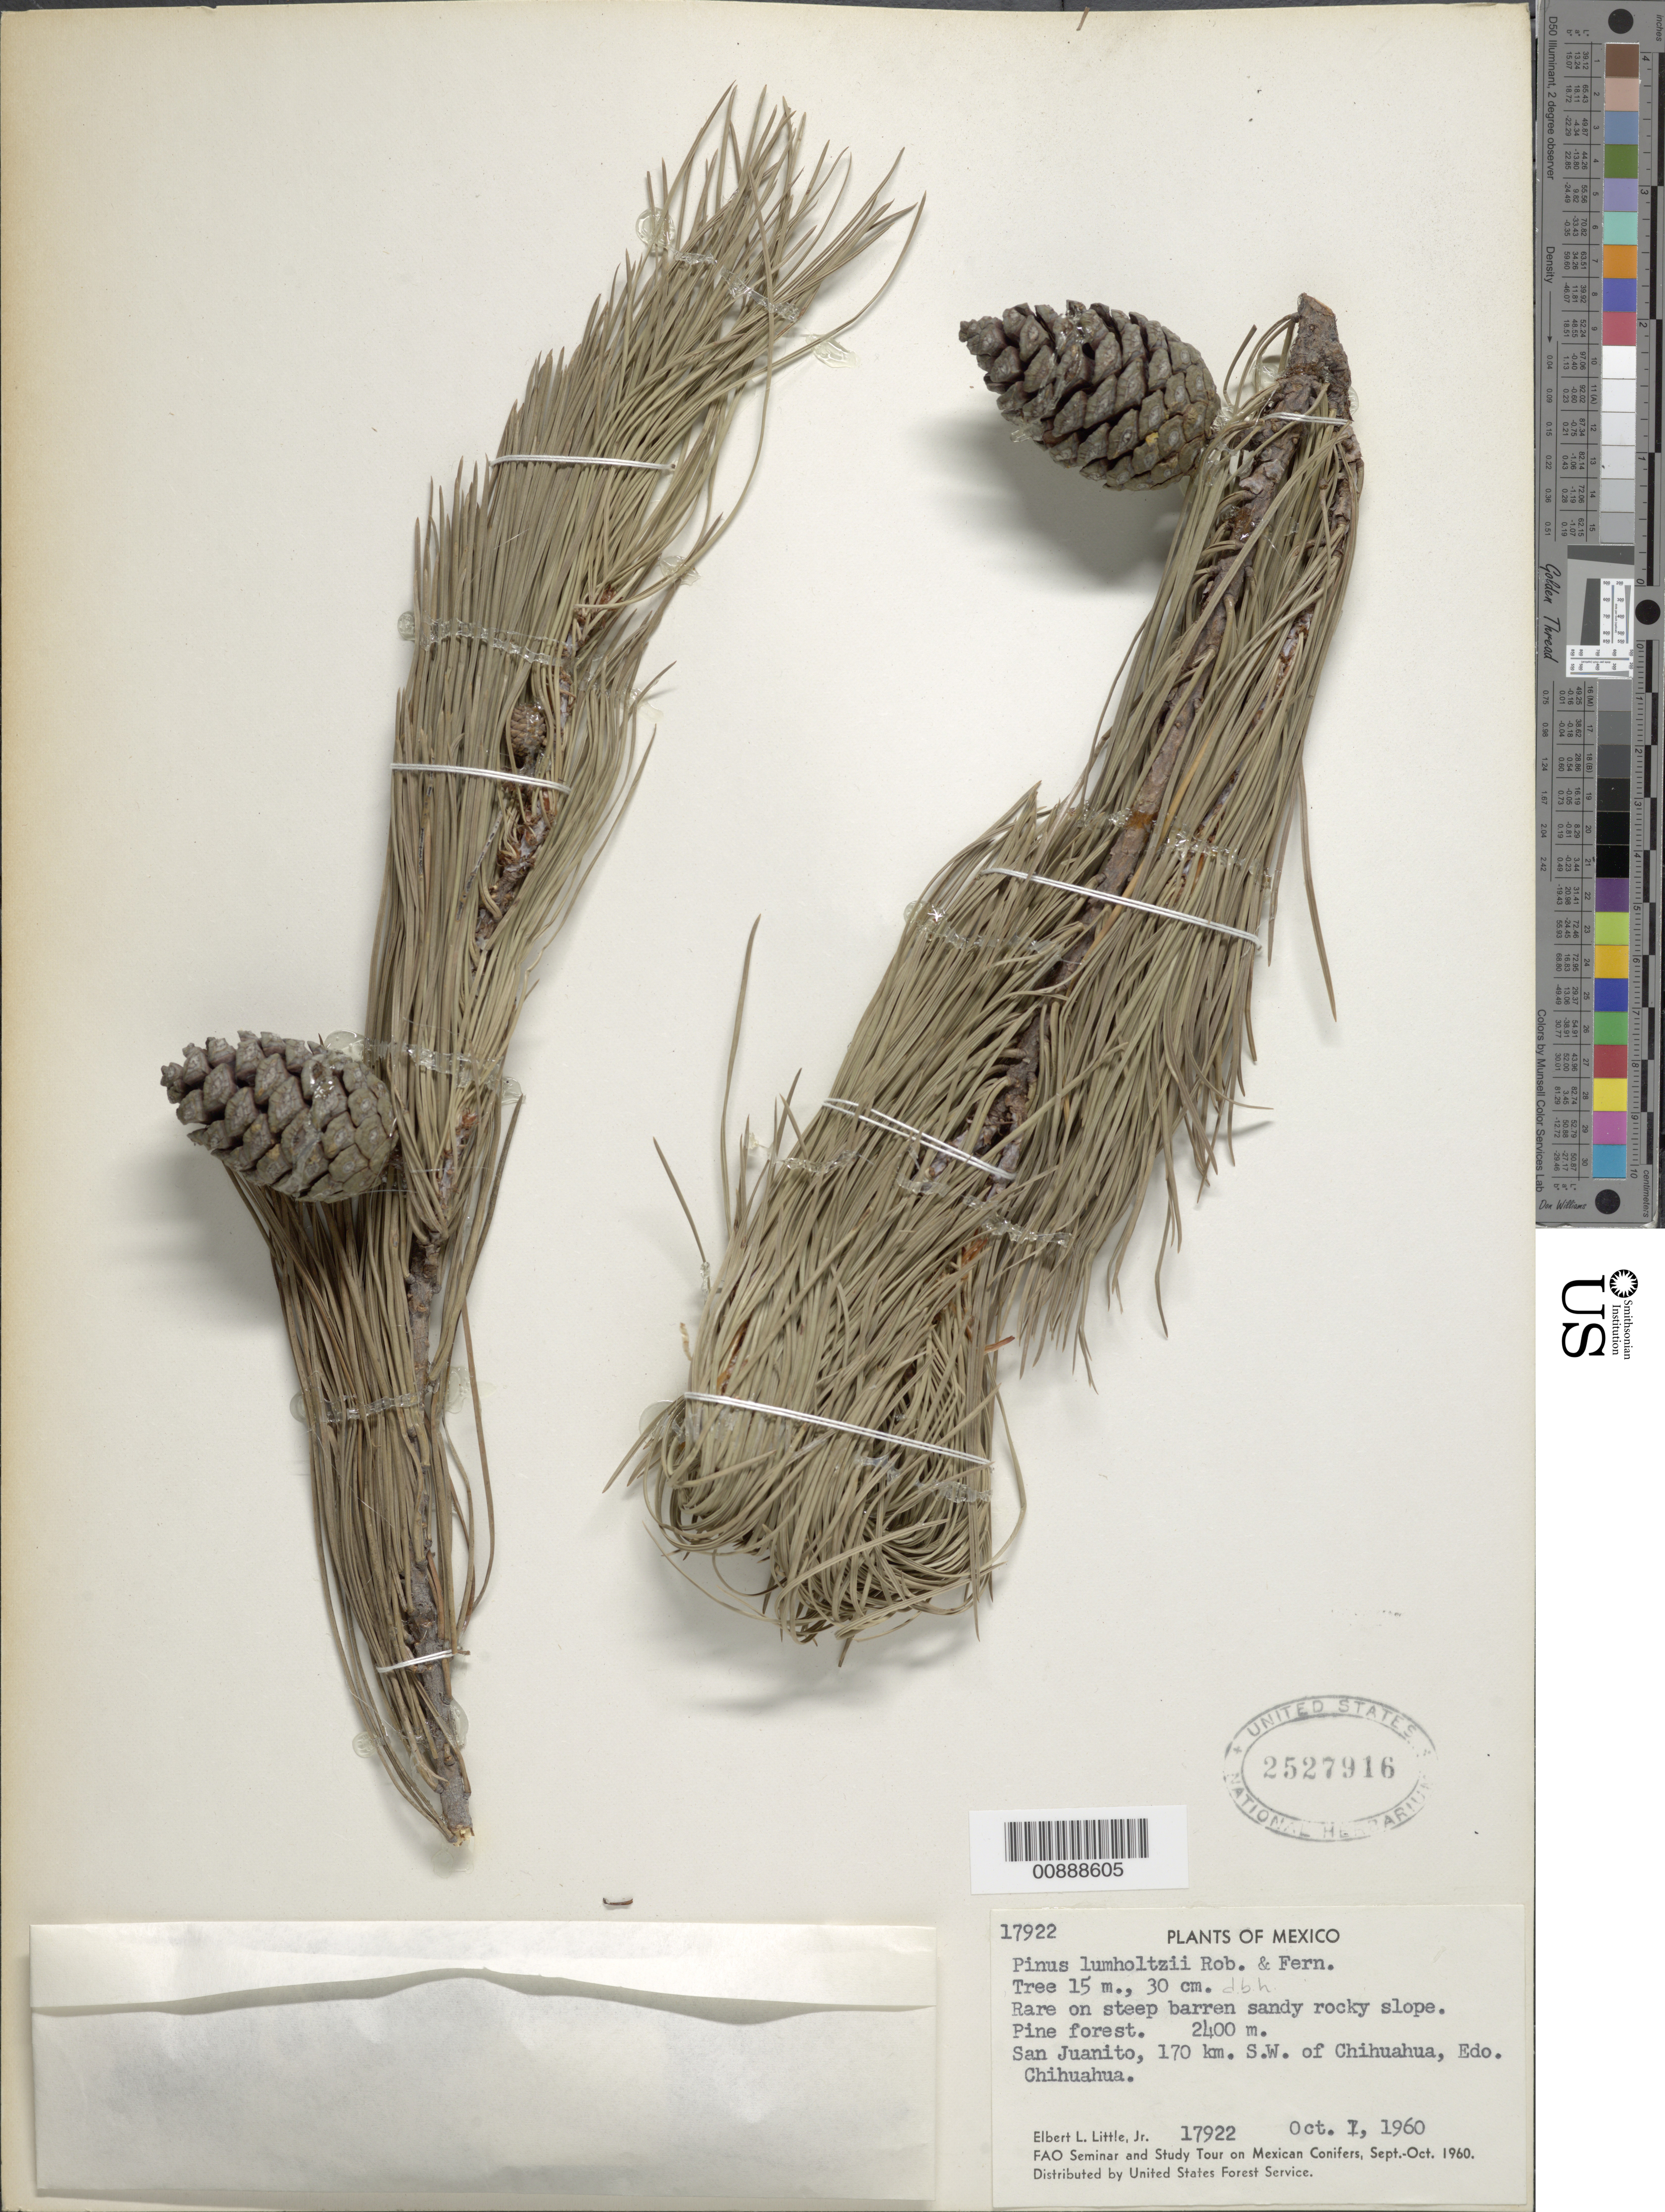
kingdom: Plantae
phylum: Tracheophyta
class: Pinopsida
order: Pinales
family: Pinaceae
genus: Pinus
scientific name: Pinus lumholtzii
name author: B.L. Rob. & Fernald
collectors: E. L. Little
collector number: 17922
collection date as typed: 01 Oct 1960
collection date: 1960-10-01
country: Mexico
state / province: Chihuahua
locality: San Juanito, 170 km. SW of Chihuahua, Chihuahua.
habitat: Pine forest on steep barren sandy rocky slope.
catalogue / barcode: US 2527916